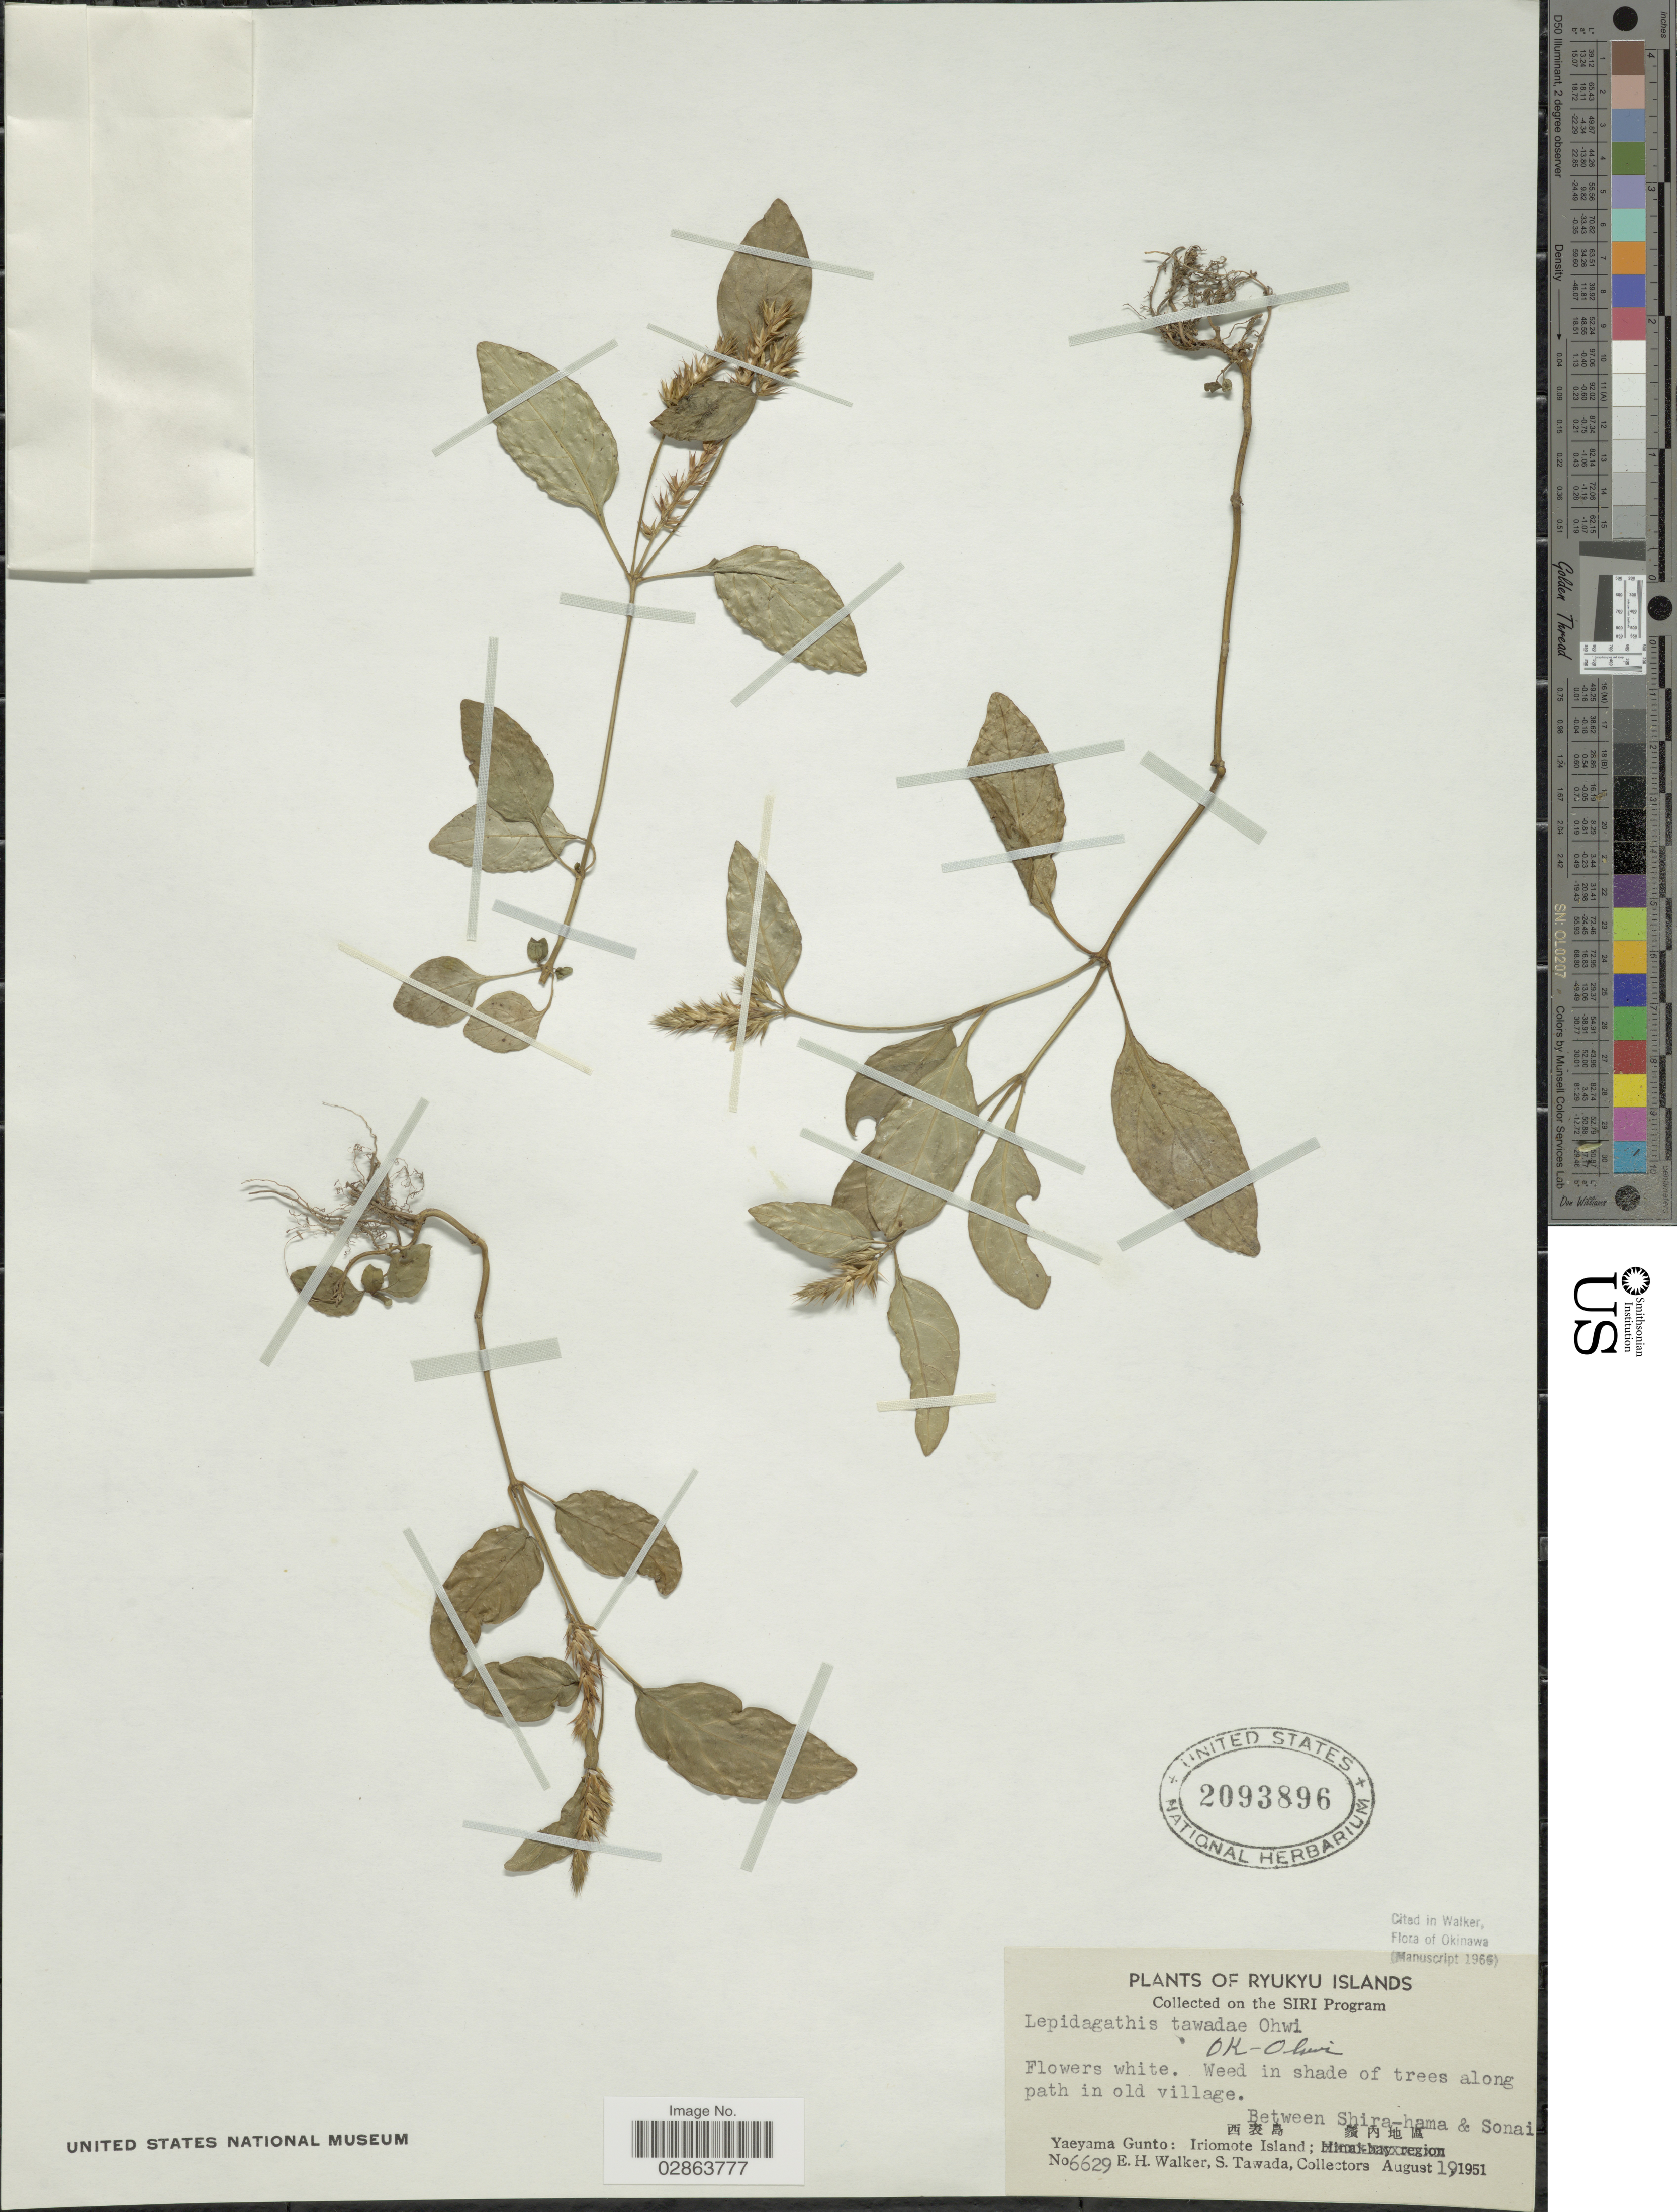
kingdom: Plantae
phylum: Tracheophyta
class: Magnoliopsida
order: Lamiales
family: Acanthaceae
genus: Lepidagathis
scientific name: Lepidagathis tawadae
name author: Ohwi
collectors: E. H. Walker & S. Tawada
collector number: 6629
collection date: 1951-08-19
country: Japan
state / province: Okinawa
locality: Yaeyama Gunto: Iriomote Island, Between Shira-hama & Sonai. Ryukyu Islands.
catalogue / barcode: US 2093896